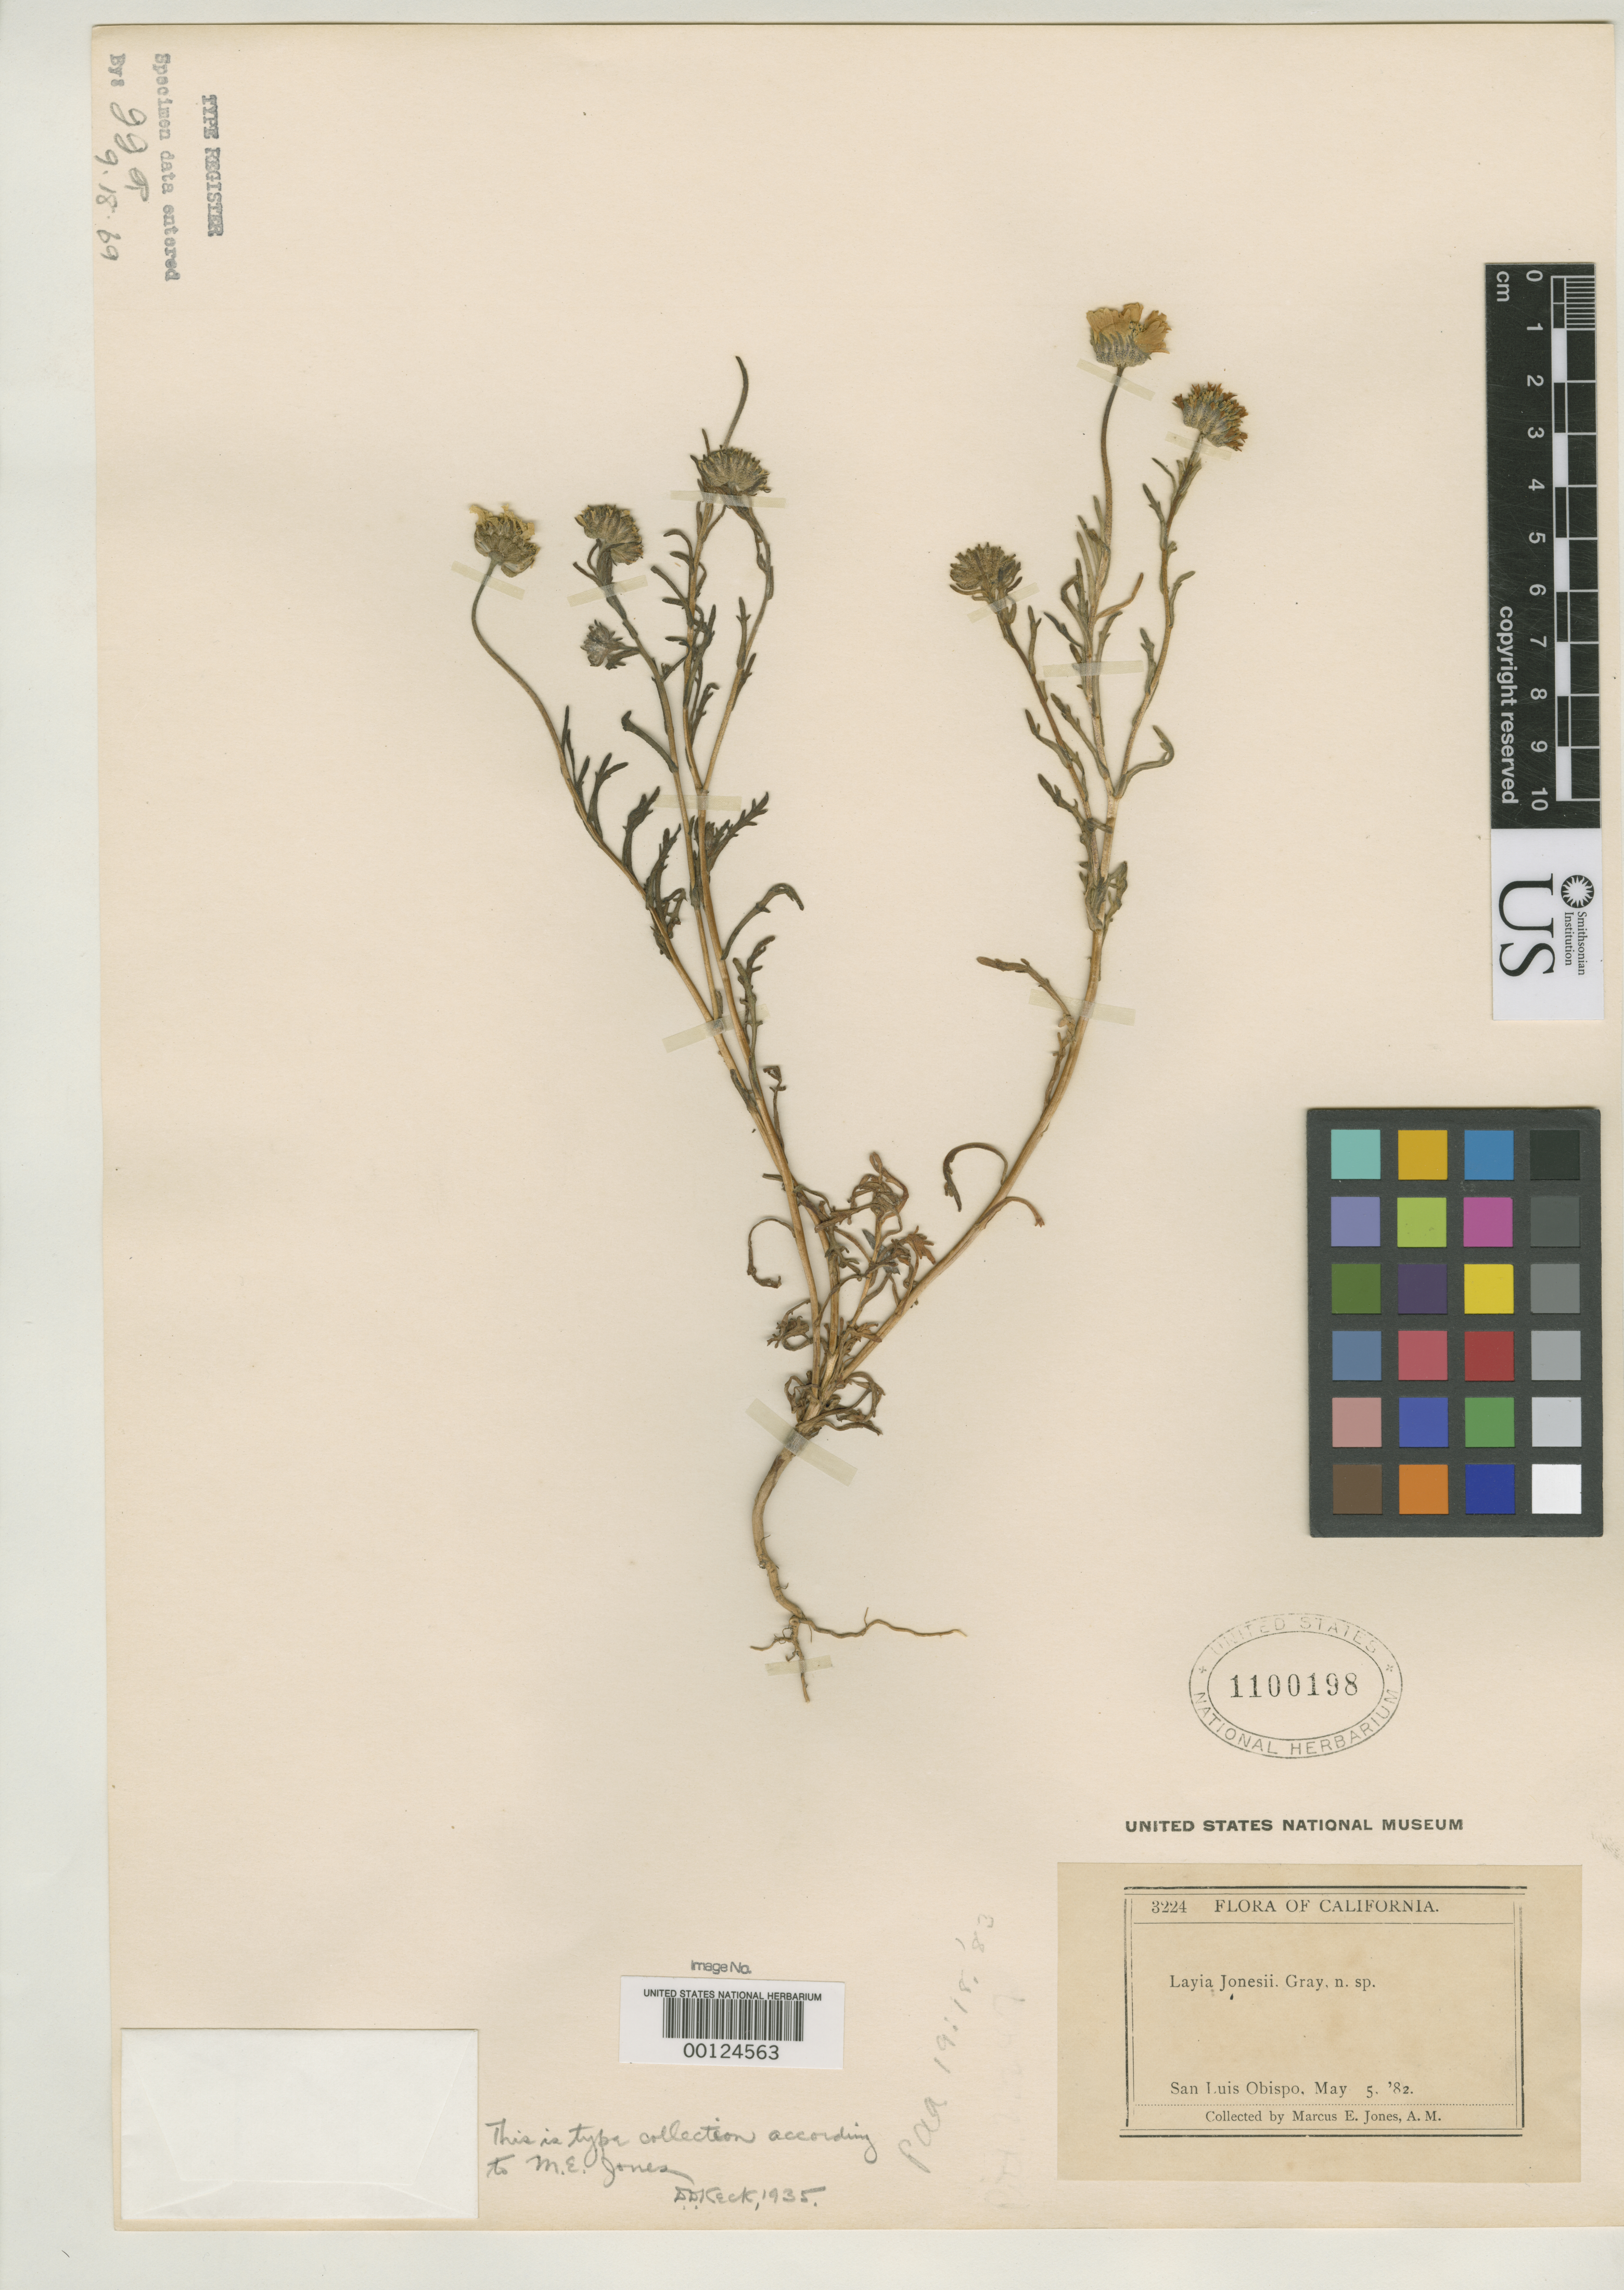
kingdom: Plantae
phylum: Tracheophyta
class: Magnoliopsida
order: Asterales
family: Asteraceae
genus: Layia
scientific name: Layia jonesii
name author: A. Gray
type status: Type Collection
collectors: M. E. Jones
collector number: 3224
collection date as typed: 05 May 1882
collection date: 1882-05-05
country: United States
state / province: California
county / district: San Luis Obispo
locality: San Luis Obispo.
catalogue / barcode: US 1100198